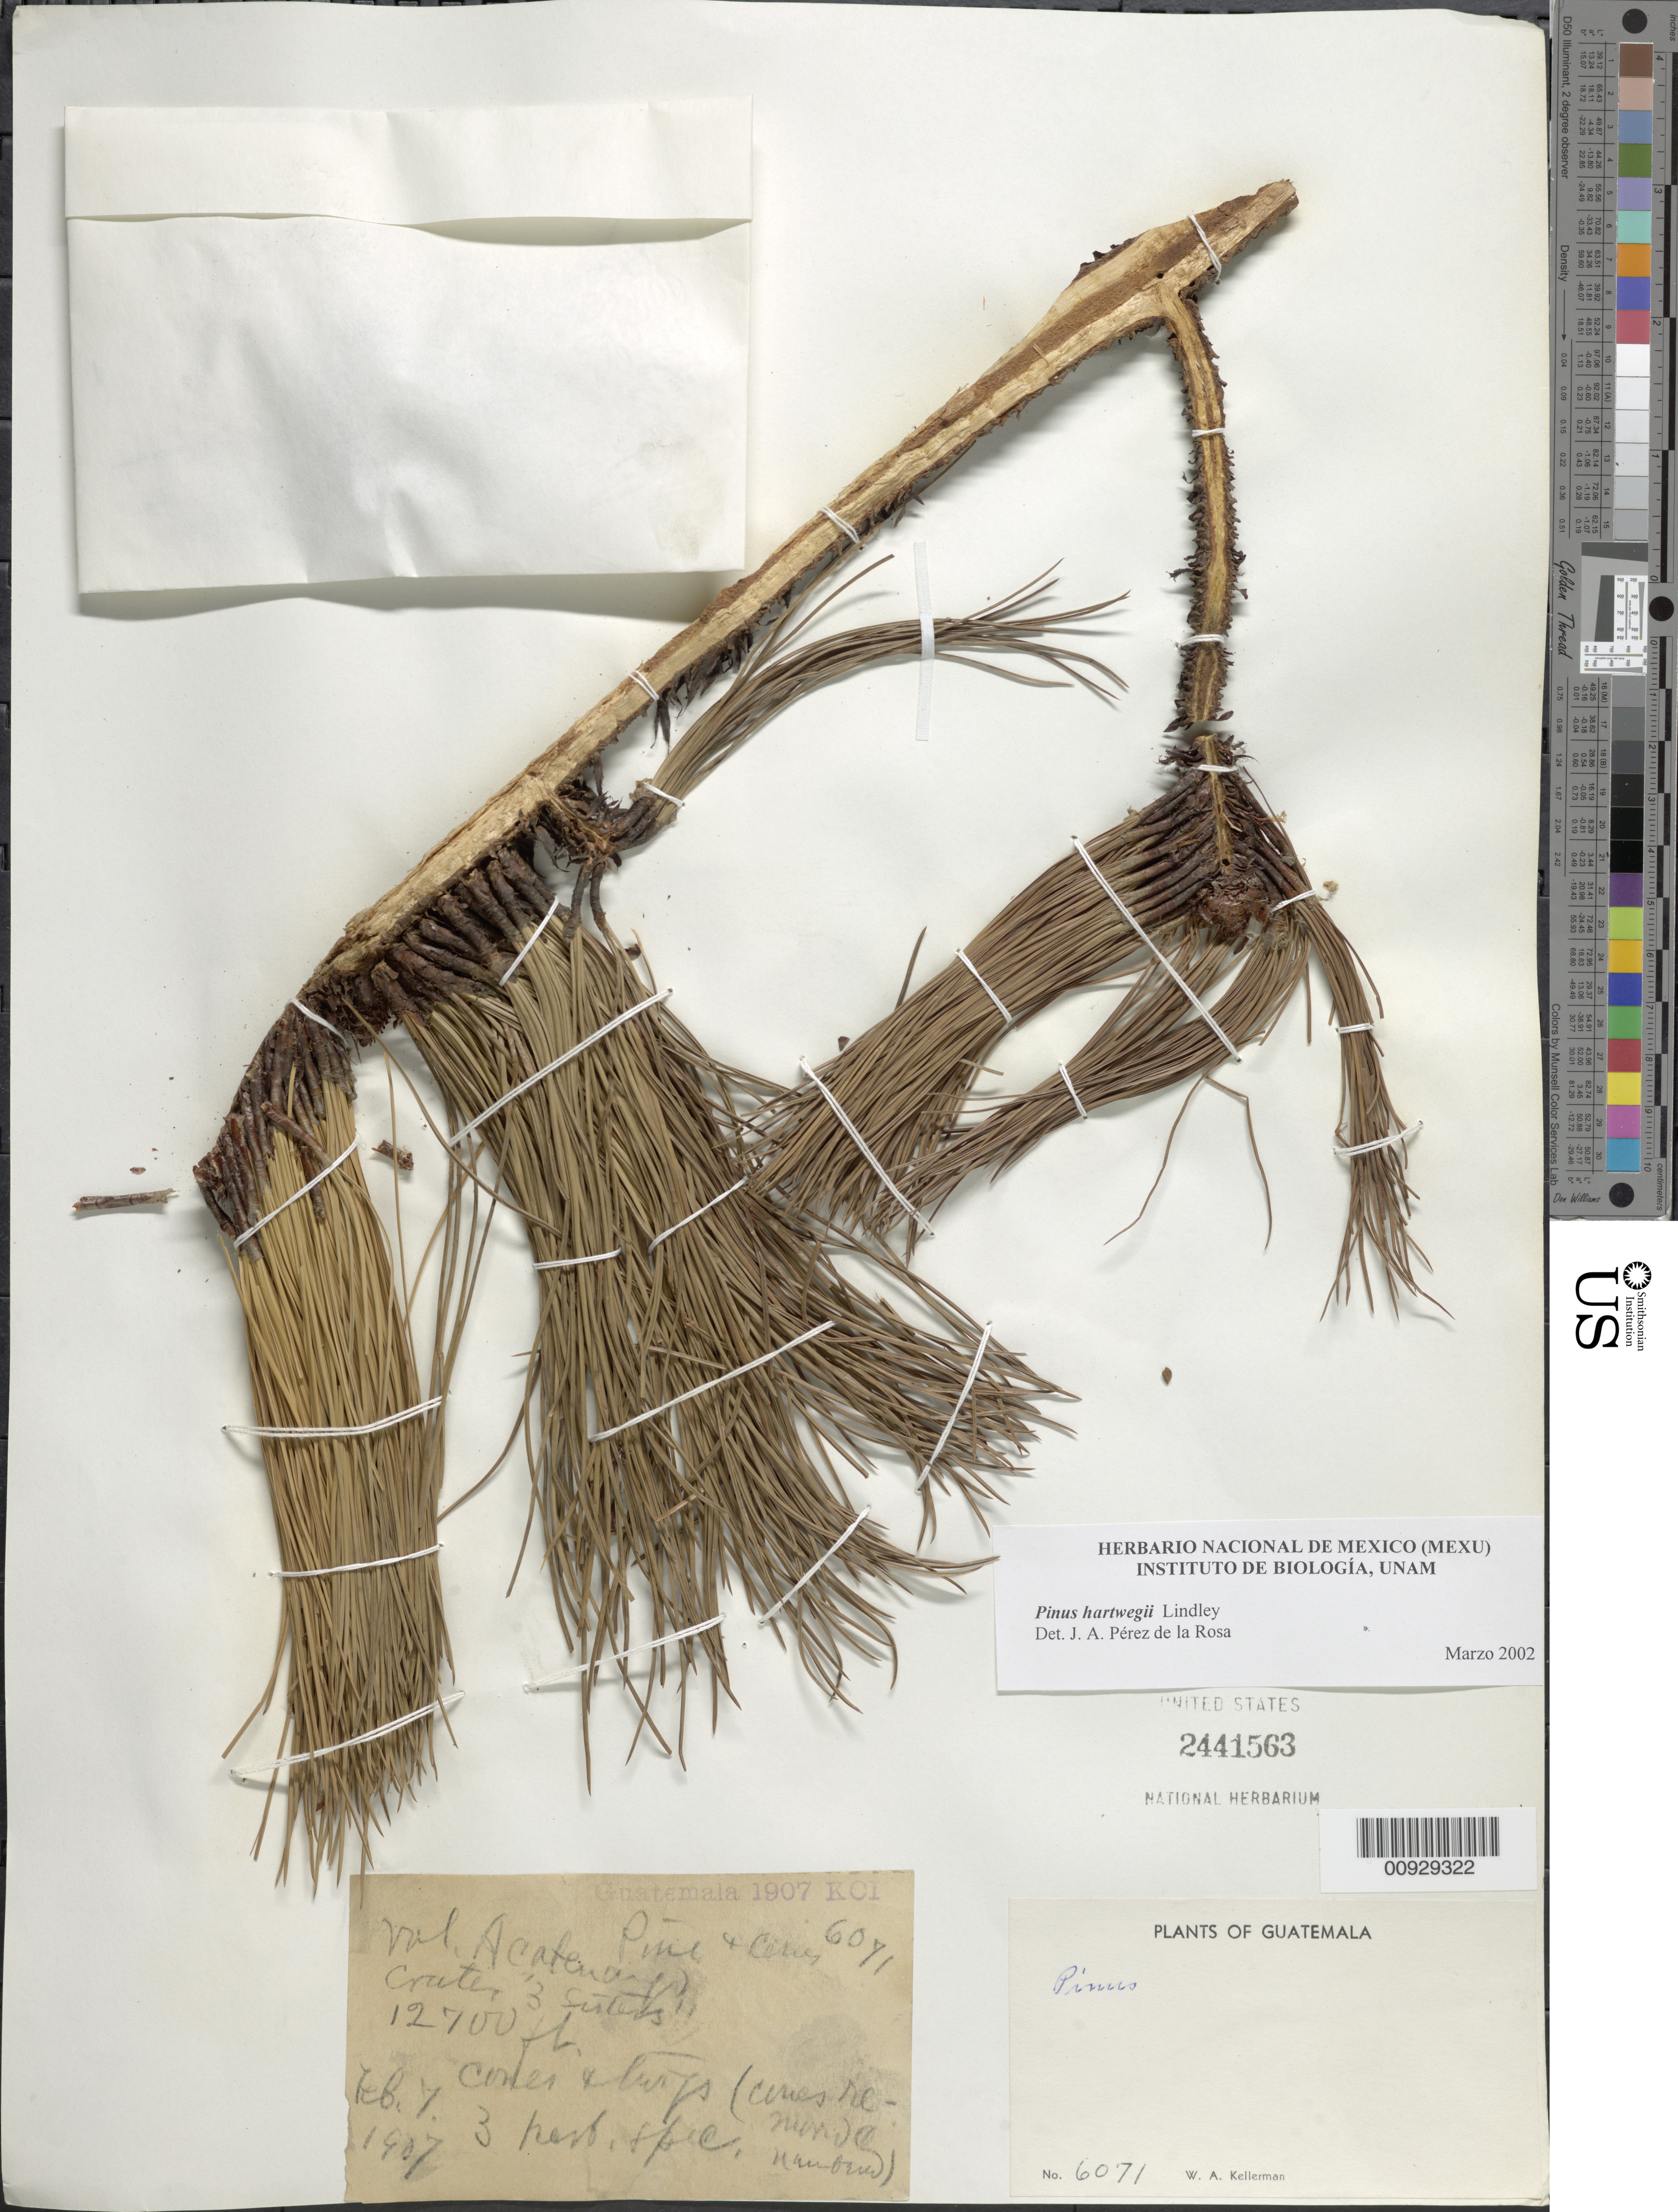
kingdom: Plantae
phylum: Tracheophyta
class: Pinopsida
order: Pinales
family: Pinaceae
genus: Pinus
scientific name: Pinus hartwegii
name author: Lindl.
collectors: W. A. Kellerman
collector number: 6071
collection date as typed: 07 Feb 1907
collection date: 1907-02-07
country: Guatemala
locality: Volcán Acatenango crater "3 Sisters".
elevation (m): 3871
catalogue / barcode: US 2441563